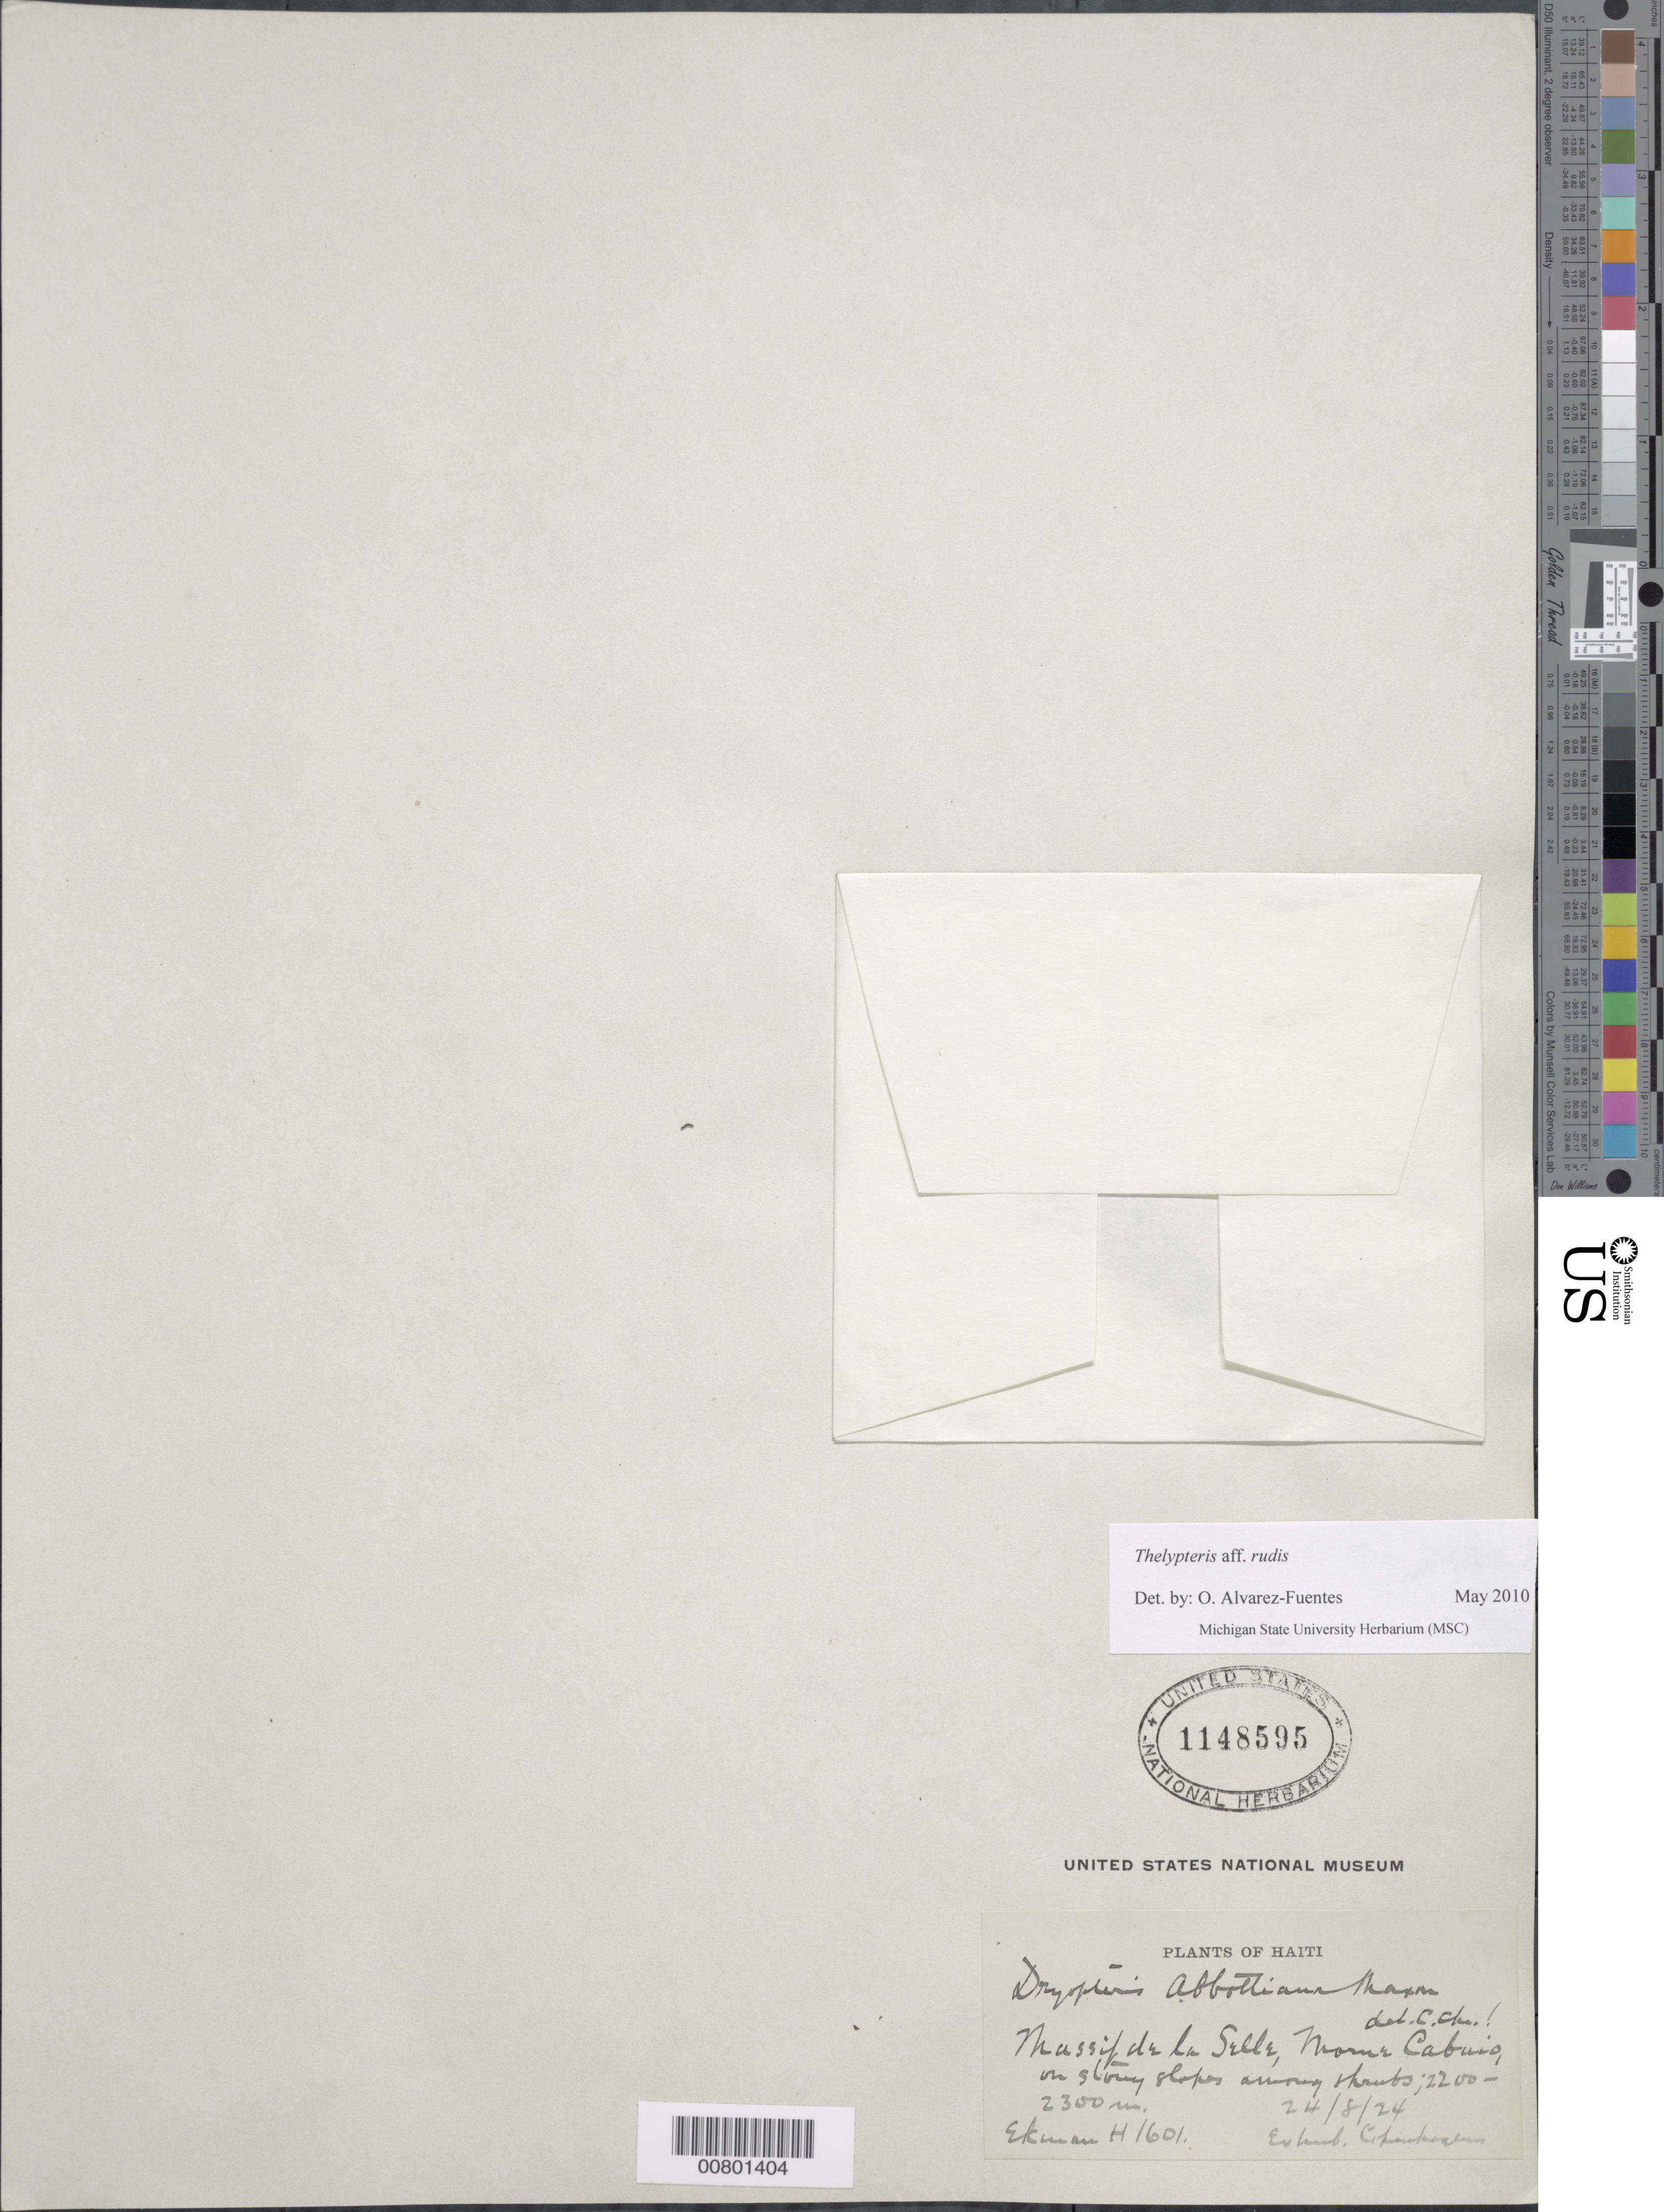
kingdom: Plantae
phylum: Tracheophyta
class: Polypodiopsida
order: Polypodiales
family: Thelypteridaceae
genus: Amauropelta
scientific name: Amauropelta rudis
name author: (Kunze) Pic. Serm.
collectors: E. L. Ekman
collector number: H 1601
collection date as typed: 24 Aug 1924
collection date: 1924-08-24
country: Haiti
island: Hispaniola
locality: Massif de la Selle, Marigot, S slope of M. Cabaio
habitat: Stony slopes among shrubs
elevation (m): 2200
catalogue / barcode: US 1148595